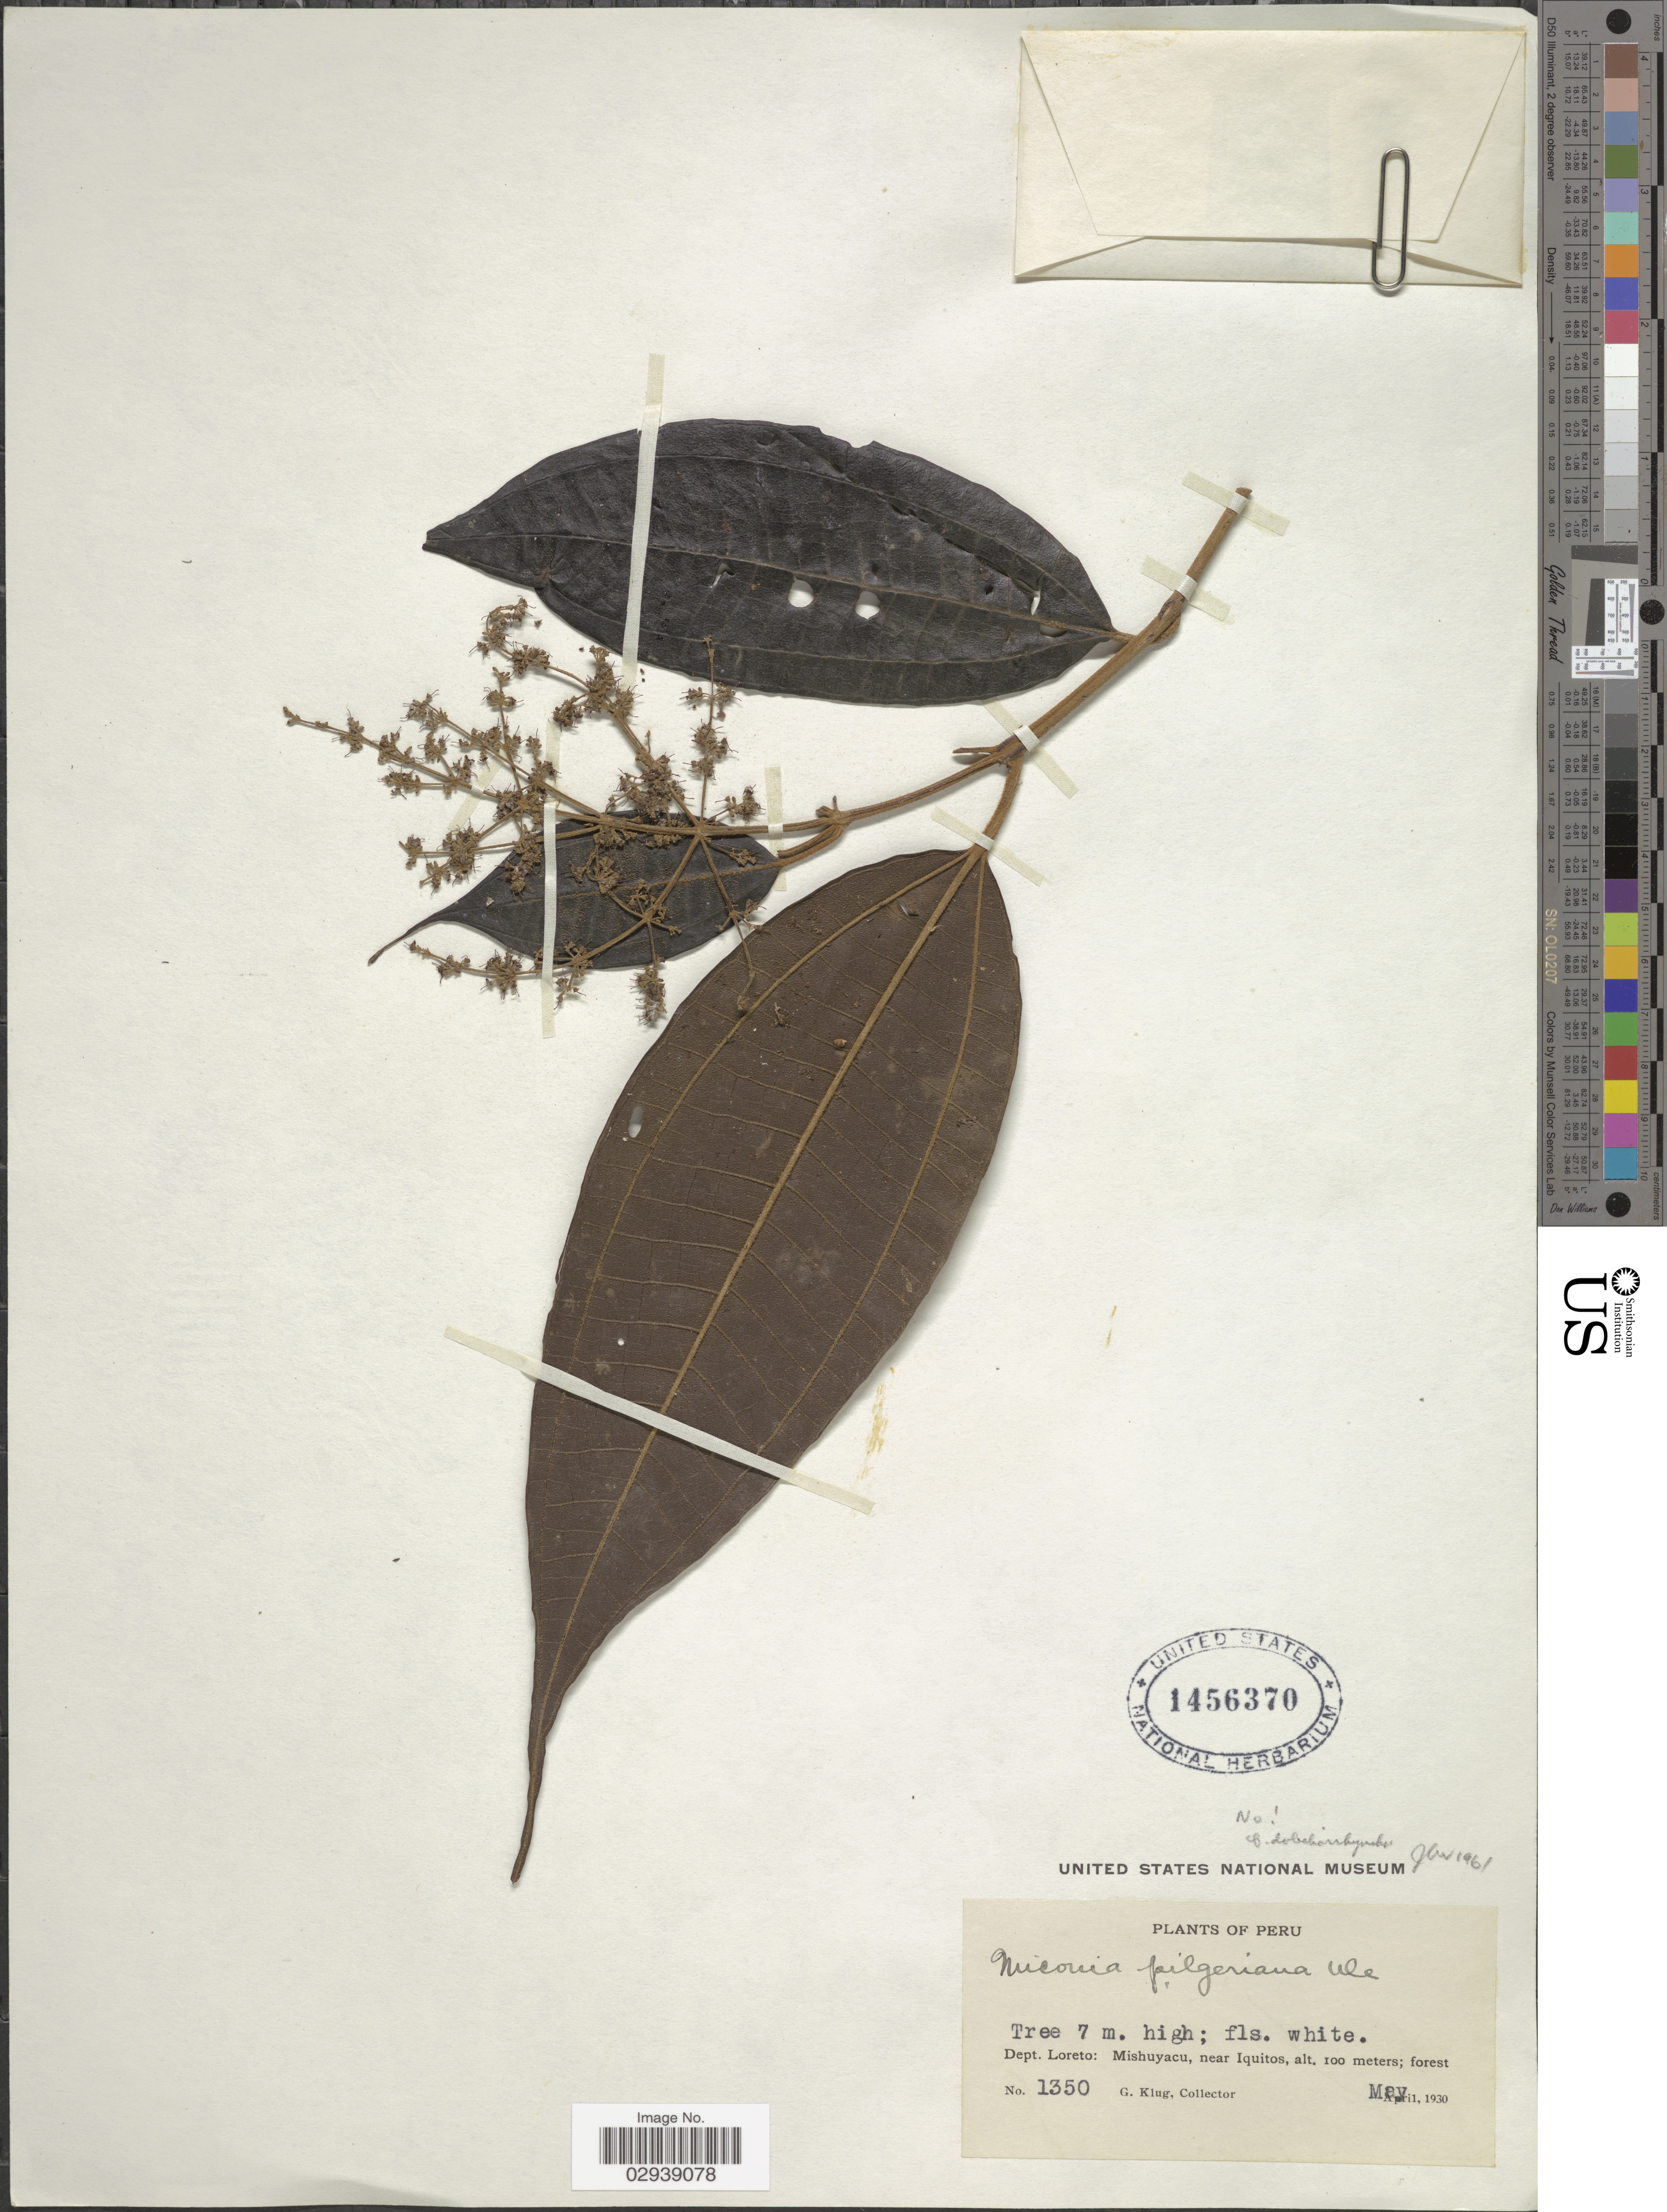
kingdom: Plantae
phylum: Tracheophyta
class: Magnoliopsida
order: Myrtales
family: Melastomataceae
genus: Miconia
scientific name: Miconia dolichorrhyncha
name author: Naudin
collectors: G. Klug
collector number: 1350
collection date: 1930-05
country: Peru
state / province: Loreto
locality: Dept. Loreto: Mishuyacu, near Iquitos.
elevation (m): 100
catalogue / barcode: US 1456370